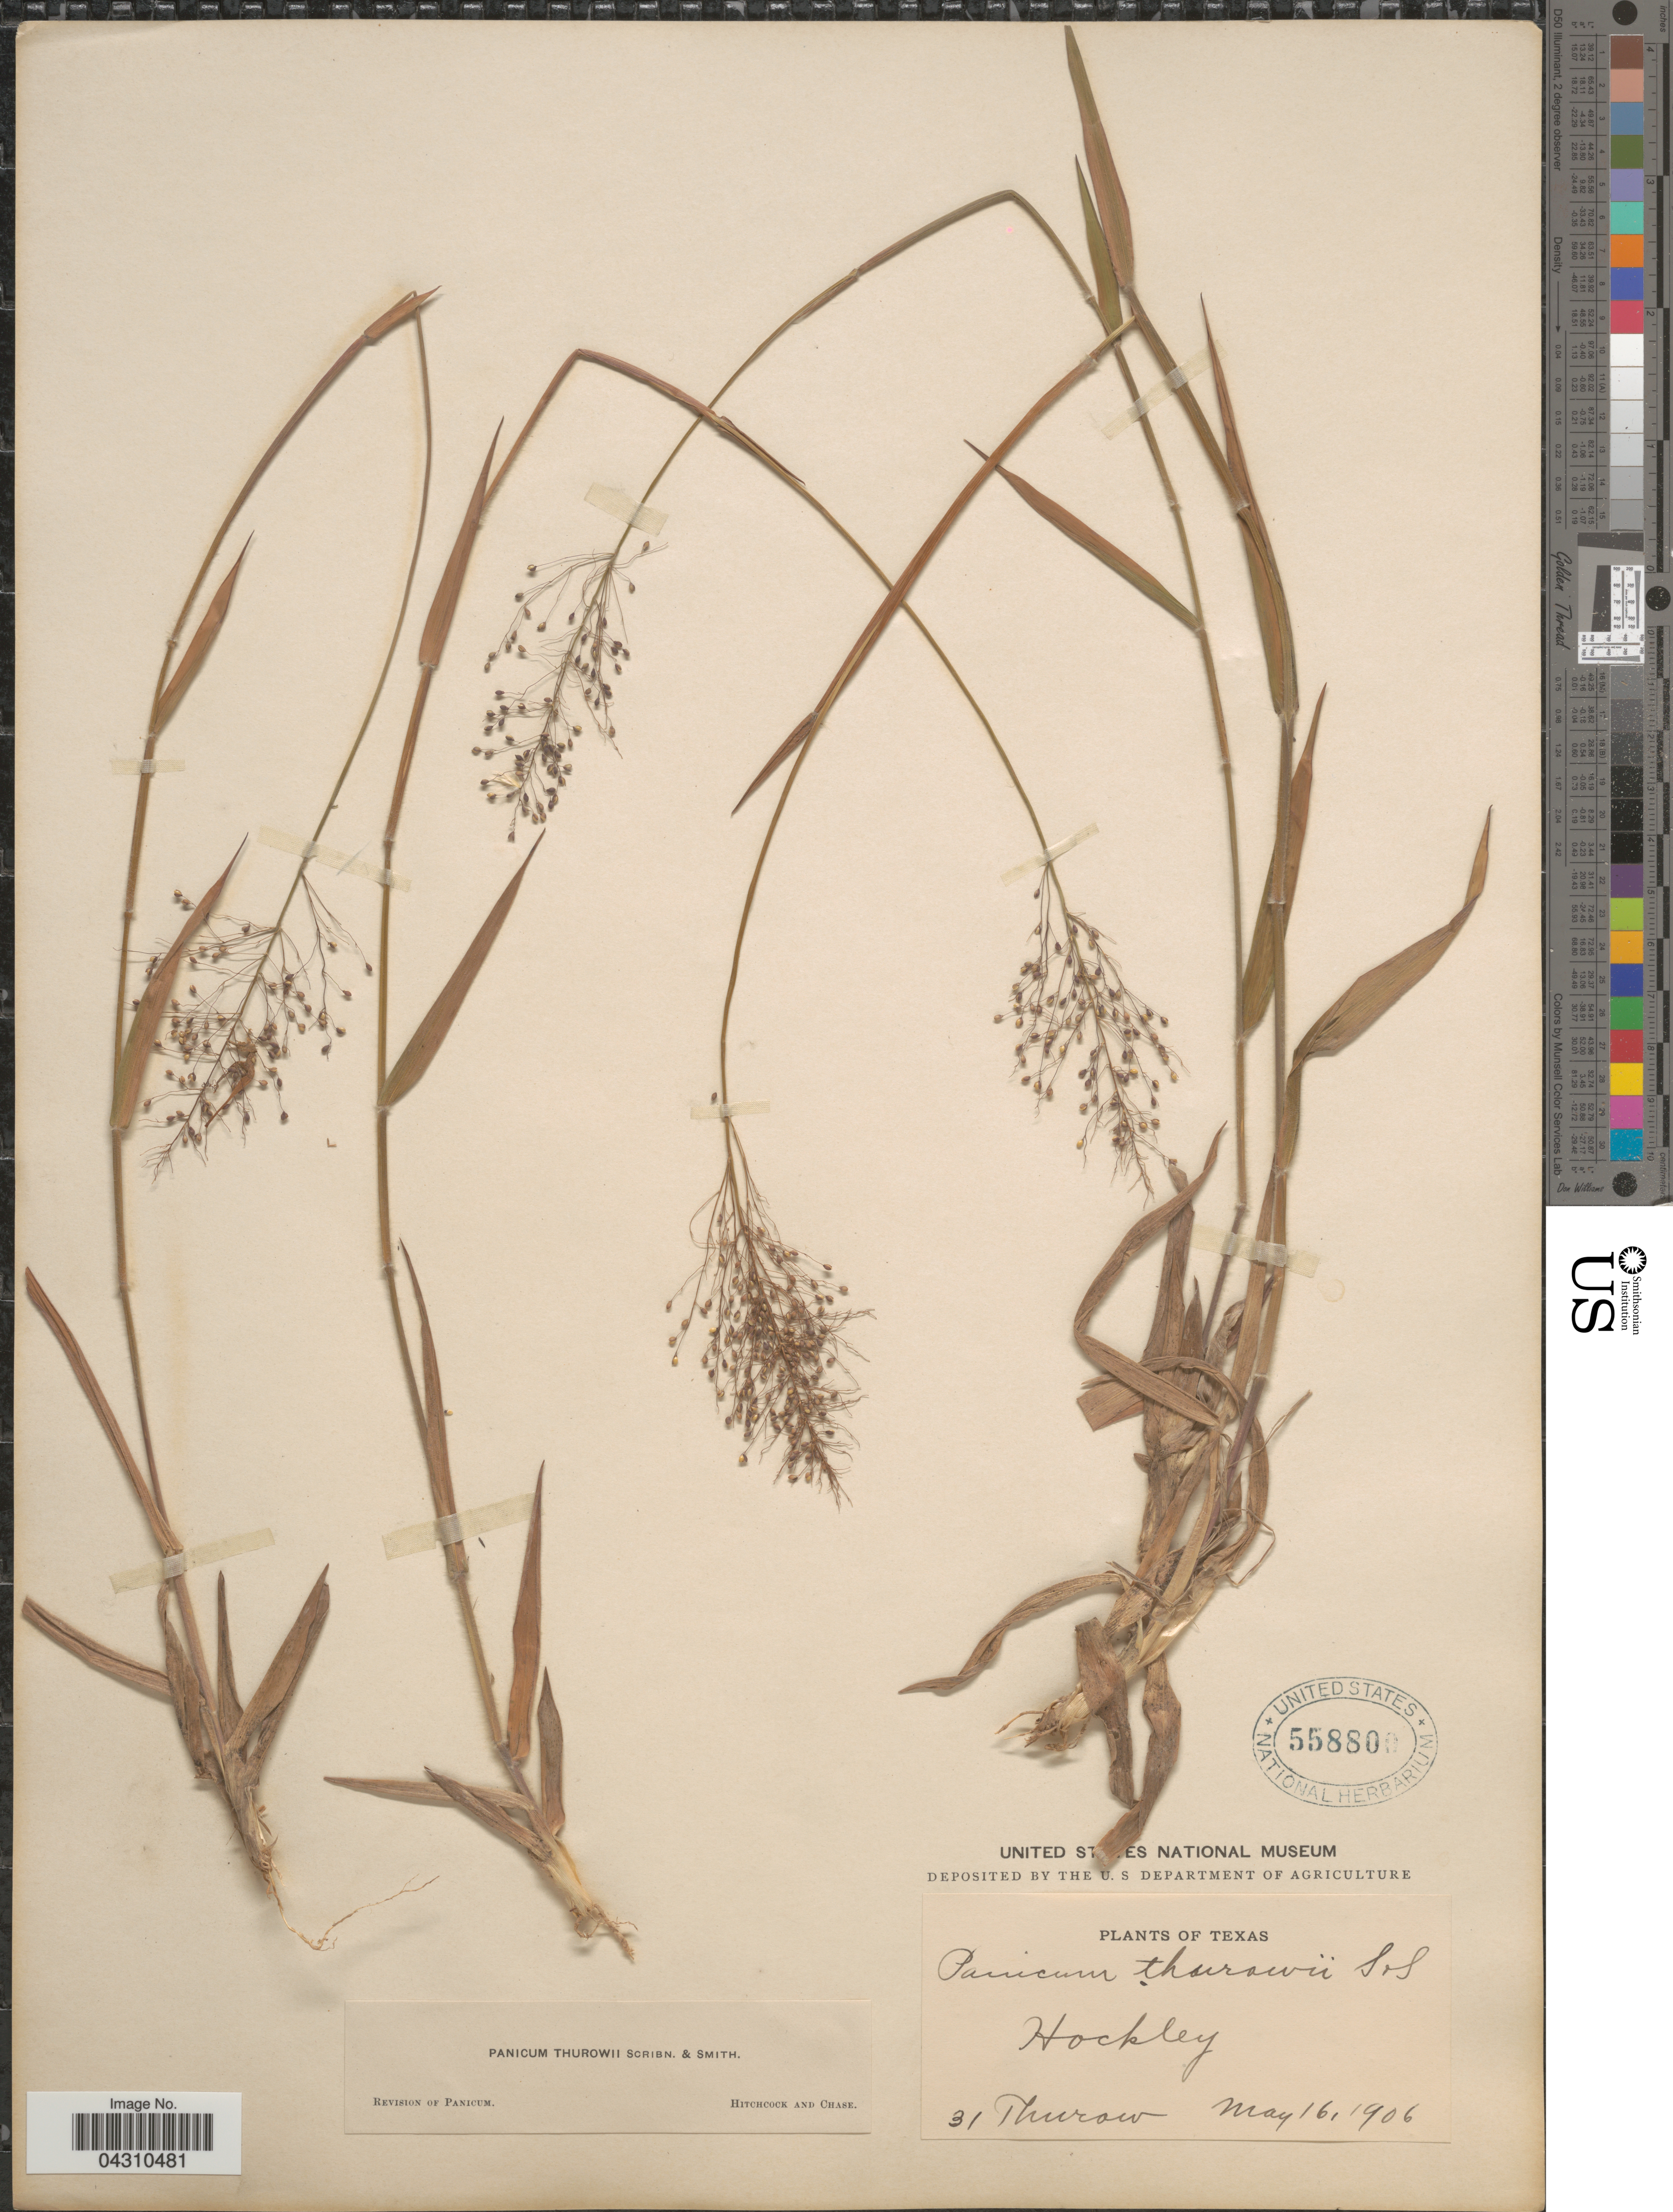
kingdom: Plantae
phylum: Tracheophyta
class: Liliopsida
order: Poales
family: Poaceae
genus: Dichanthelium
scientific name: Dichanthelium acuminatum var. acuminatum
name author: (Sw.) Gould & C.A. Clark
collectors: Thurow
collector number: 31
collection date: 1906-05-16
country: United States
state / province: Texas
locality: Hockley.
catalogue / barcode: US 558800